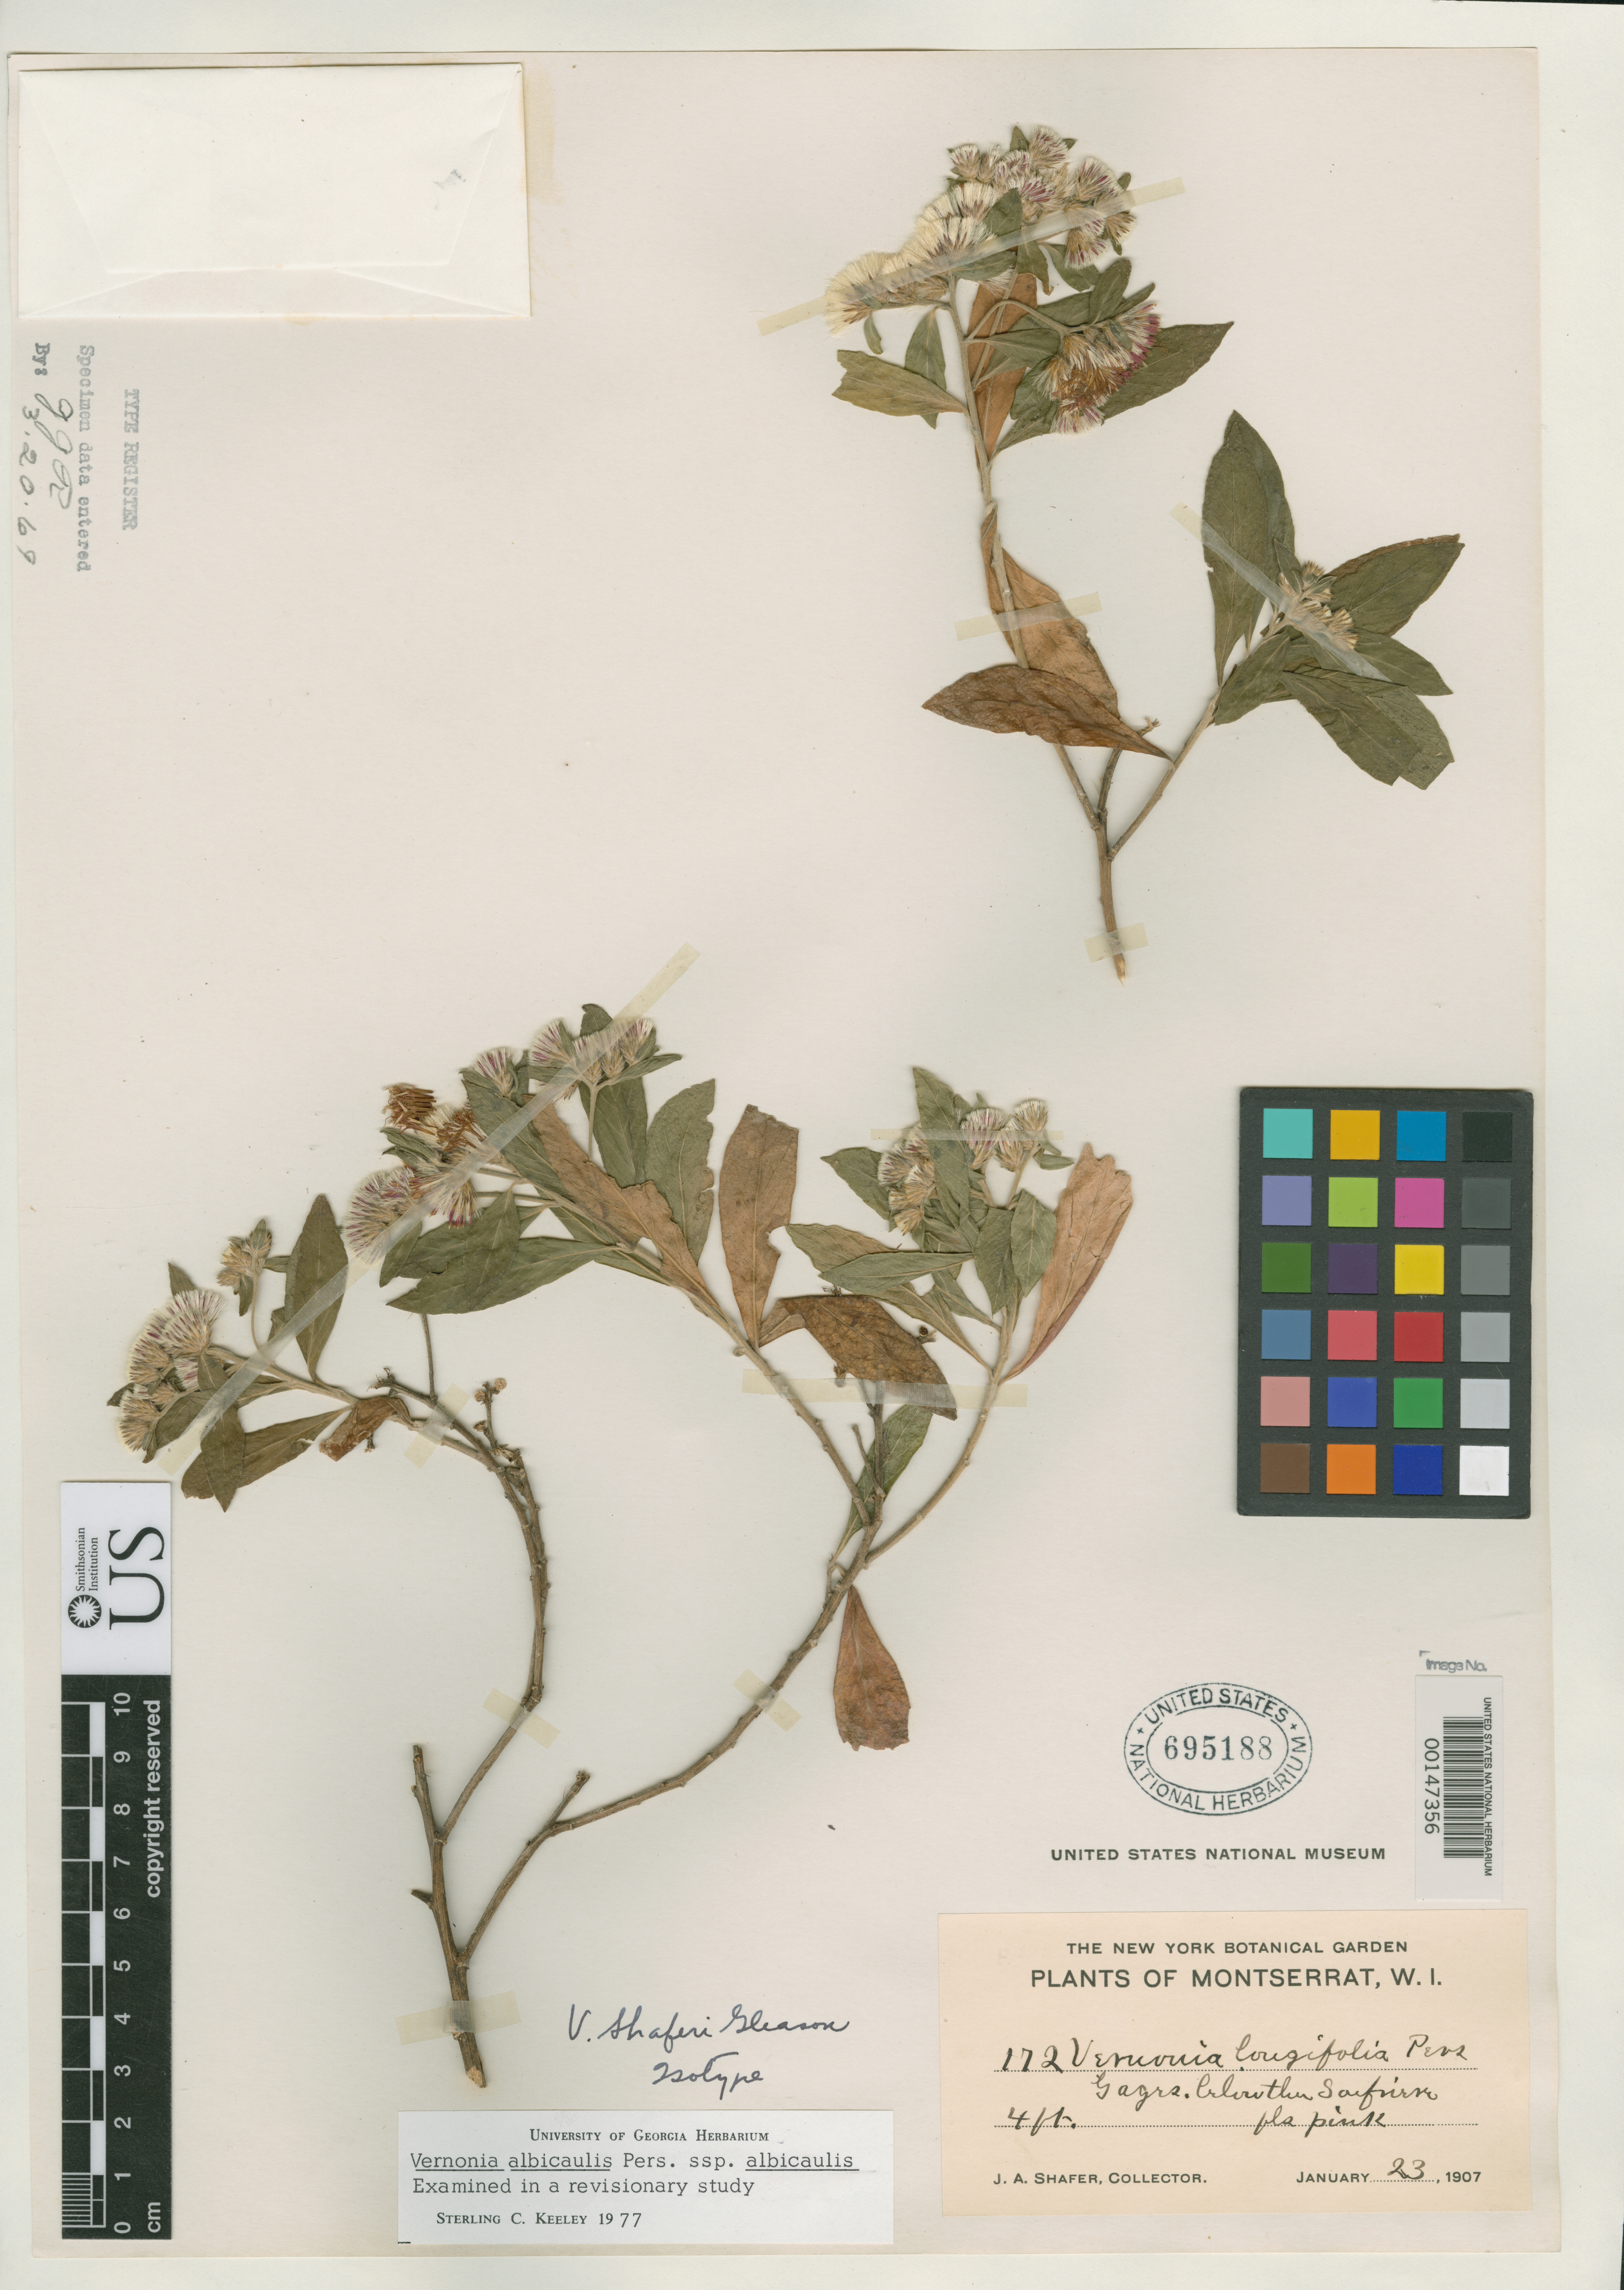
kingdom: Plantae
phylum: Tracheophyta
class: Magnoliopsida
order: Asterales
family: Asteraceae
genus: Vernonia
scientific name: Vernonia shaferi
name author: Gleason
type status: Isotype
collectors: J. A. Shafer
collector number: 172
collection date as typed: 23 Jan 1907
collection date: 1907-01-23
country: Montserrat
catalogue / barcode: US 695188